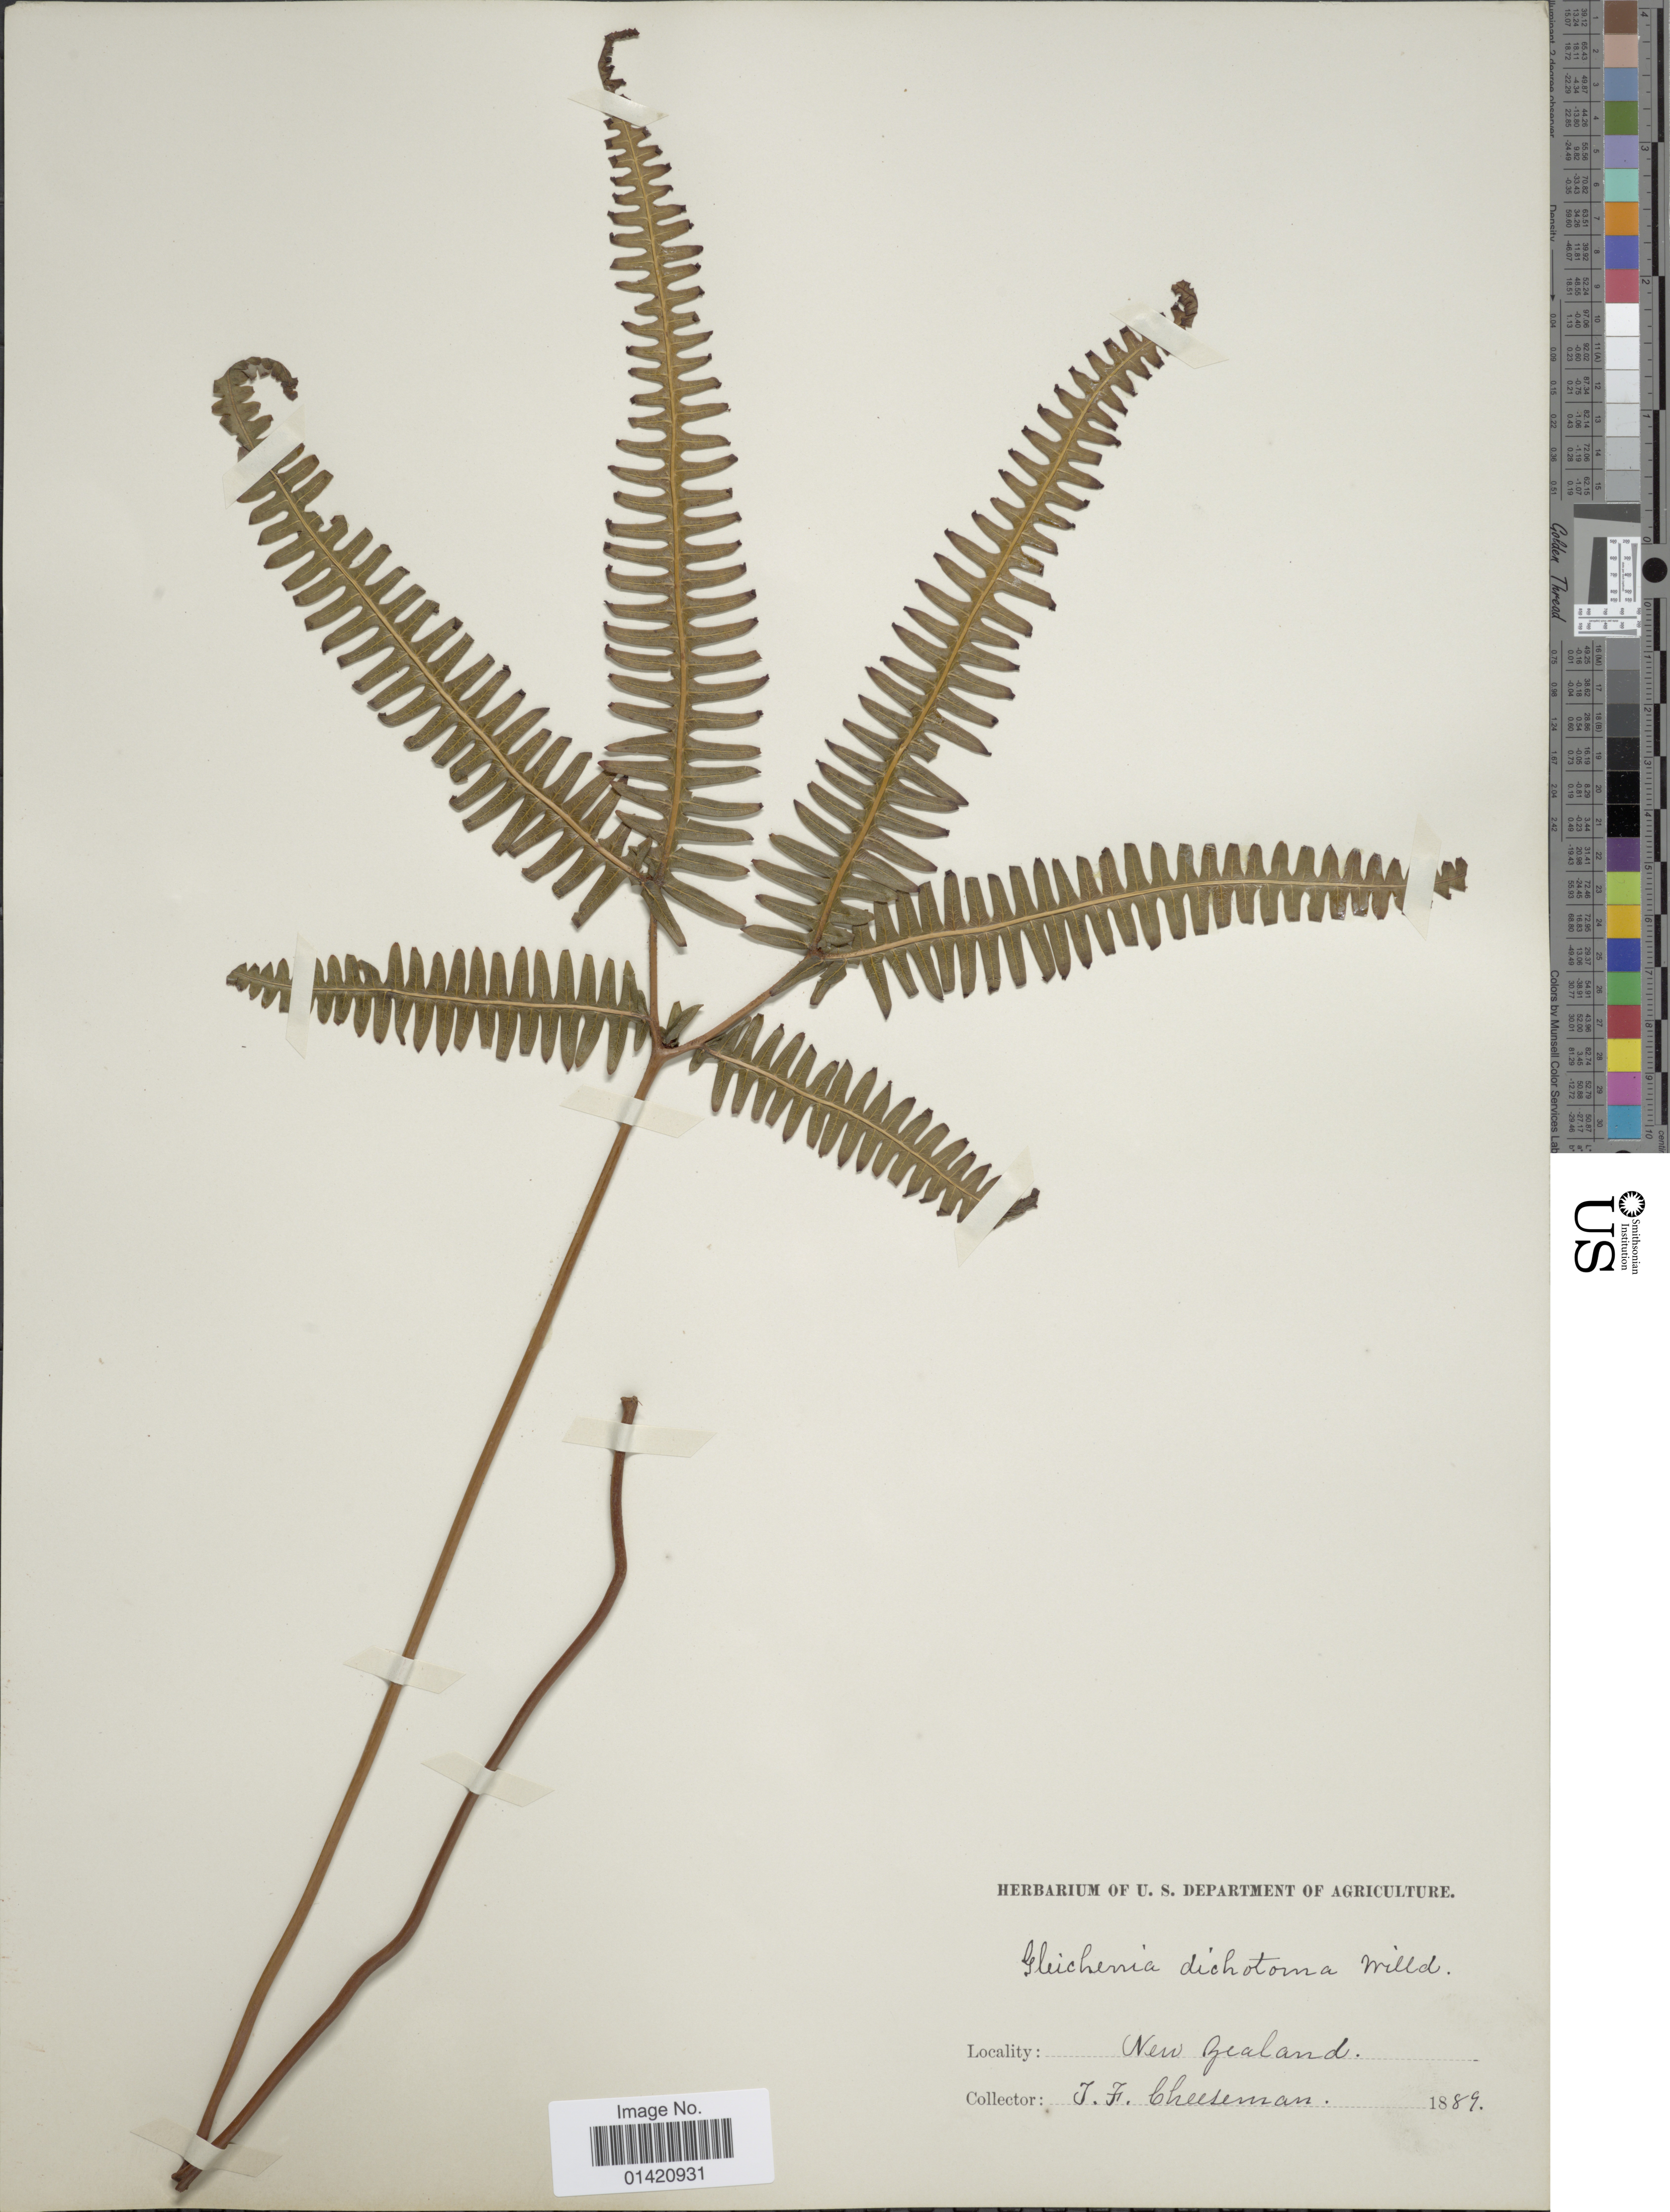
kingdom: Plantae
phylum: Tracheophyta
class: Polypodiopsida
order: Gleicheniales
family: Gleicheniaceae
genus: Dicranopteris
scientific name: Dicranopteris linearis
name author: (Burm. f.) Underw.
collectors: T. F. Cheeseman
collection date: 1889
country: New Zealand